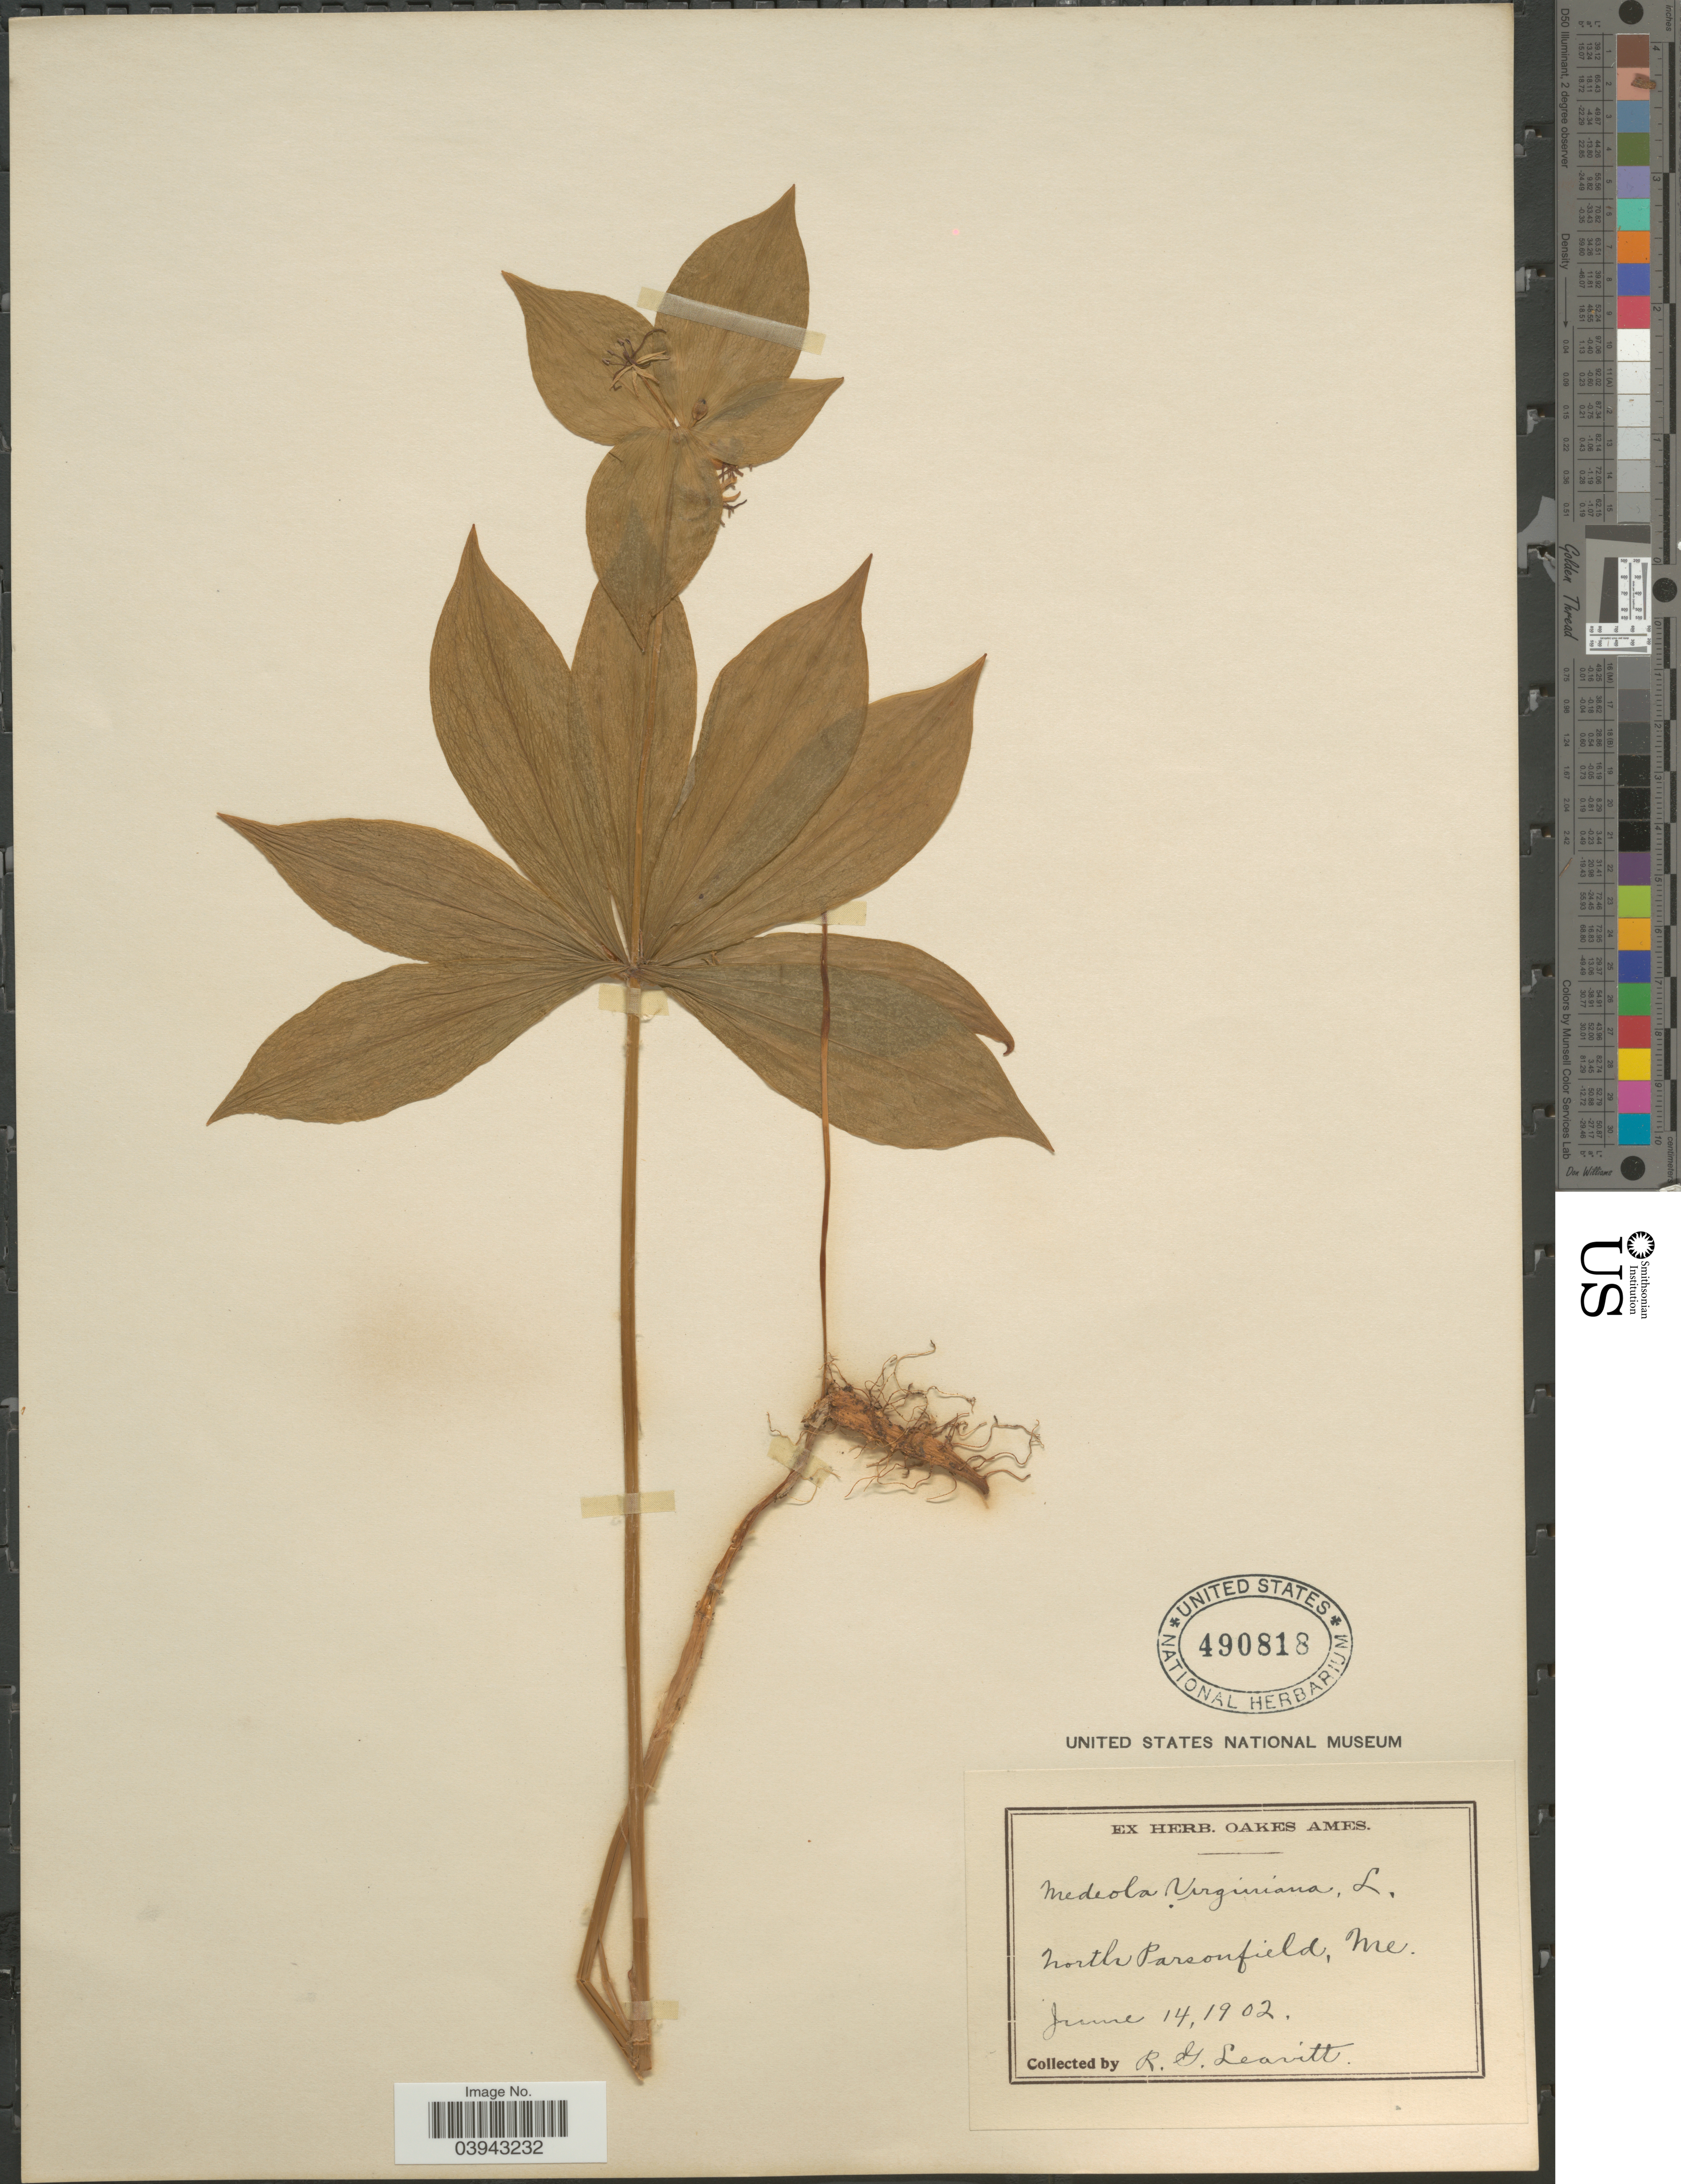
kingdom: Plantae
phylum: Tracheophyta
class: Liliopsida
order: Liliales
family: Liliaceae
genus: Medeola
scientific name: Medeola virginiana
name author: (L.) Desf.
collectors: R. G. Leavitt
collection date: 1902-06-14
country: United States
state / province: Maine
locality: North Parsonfield.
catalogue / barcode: US 490818